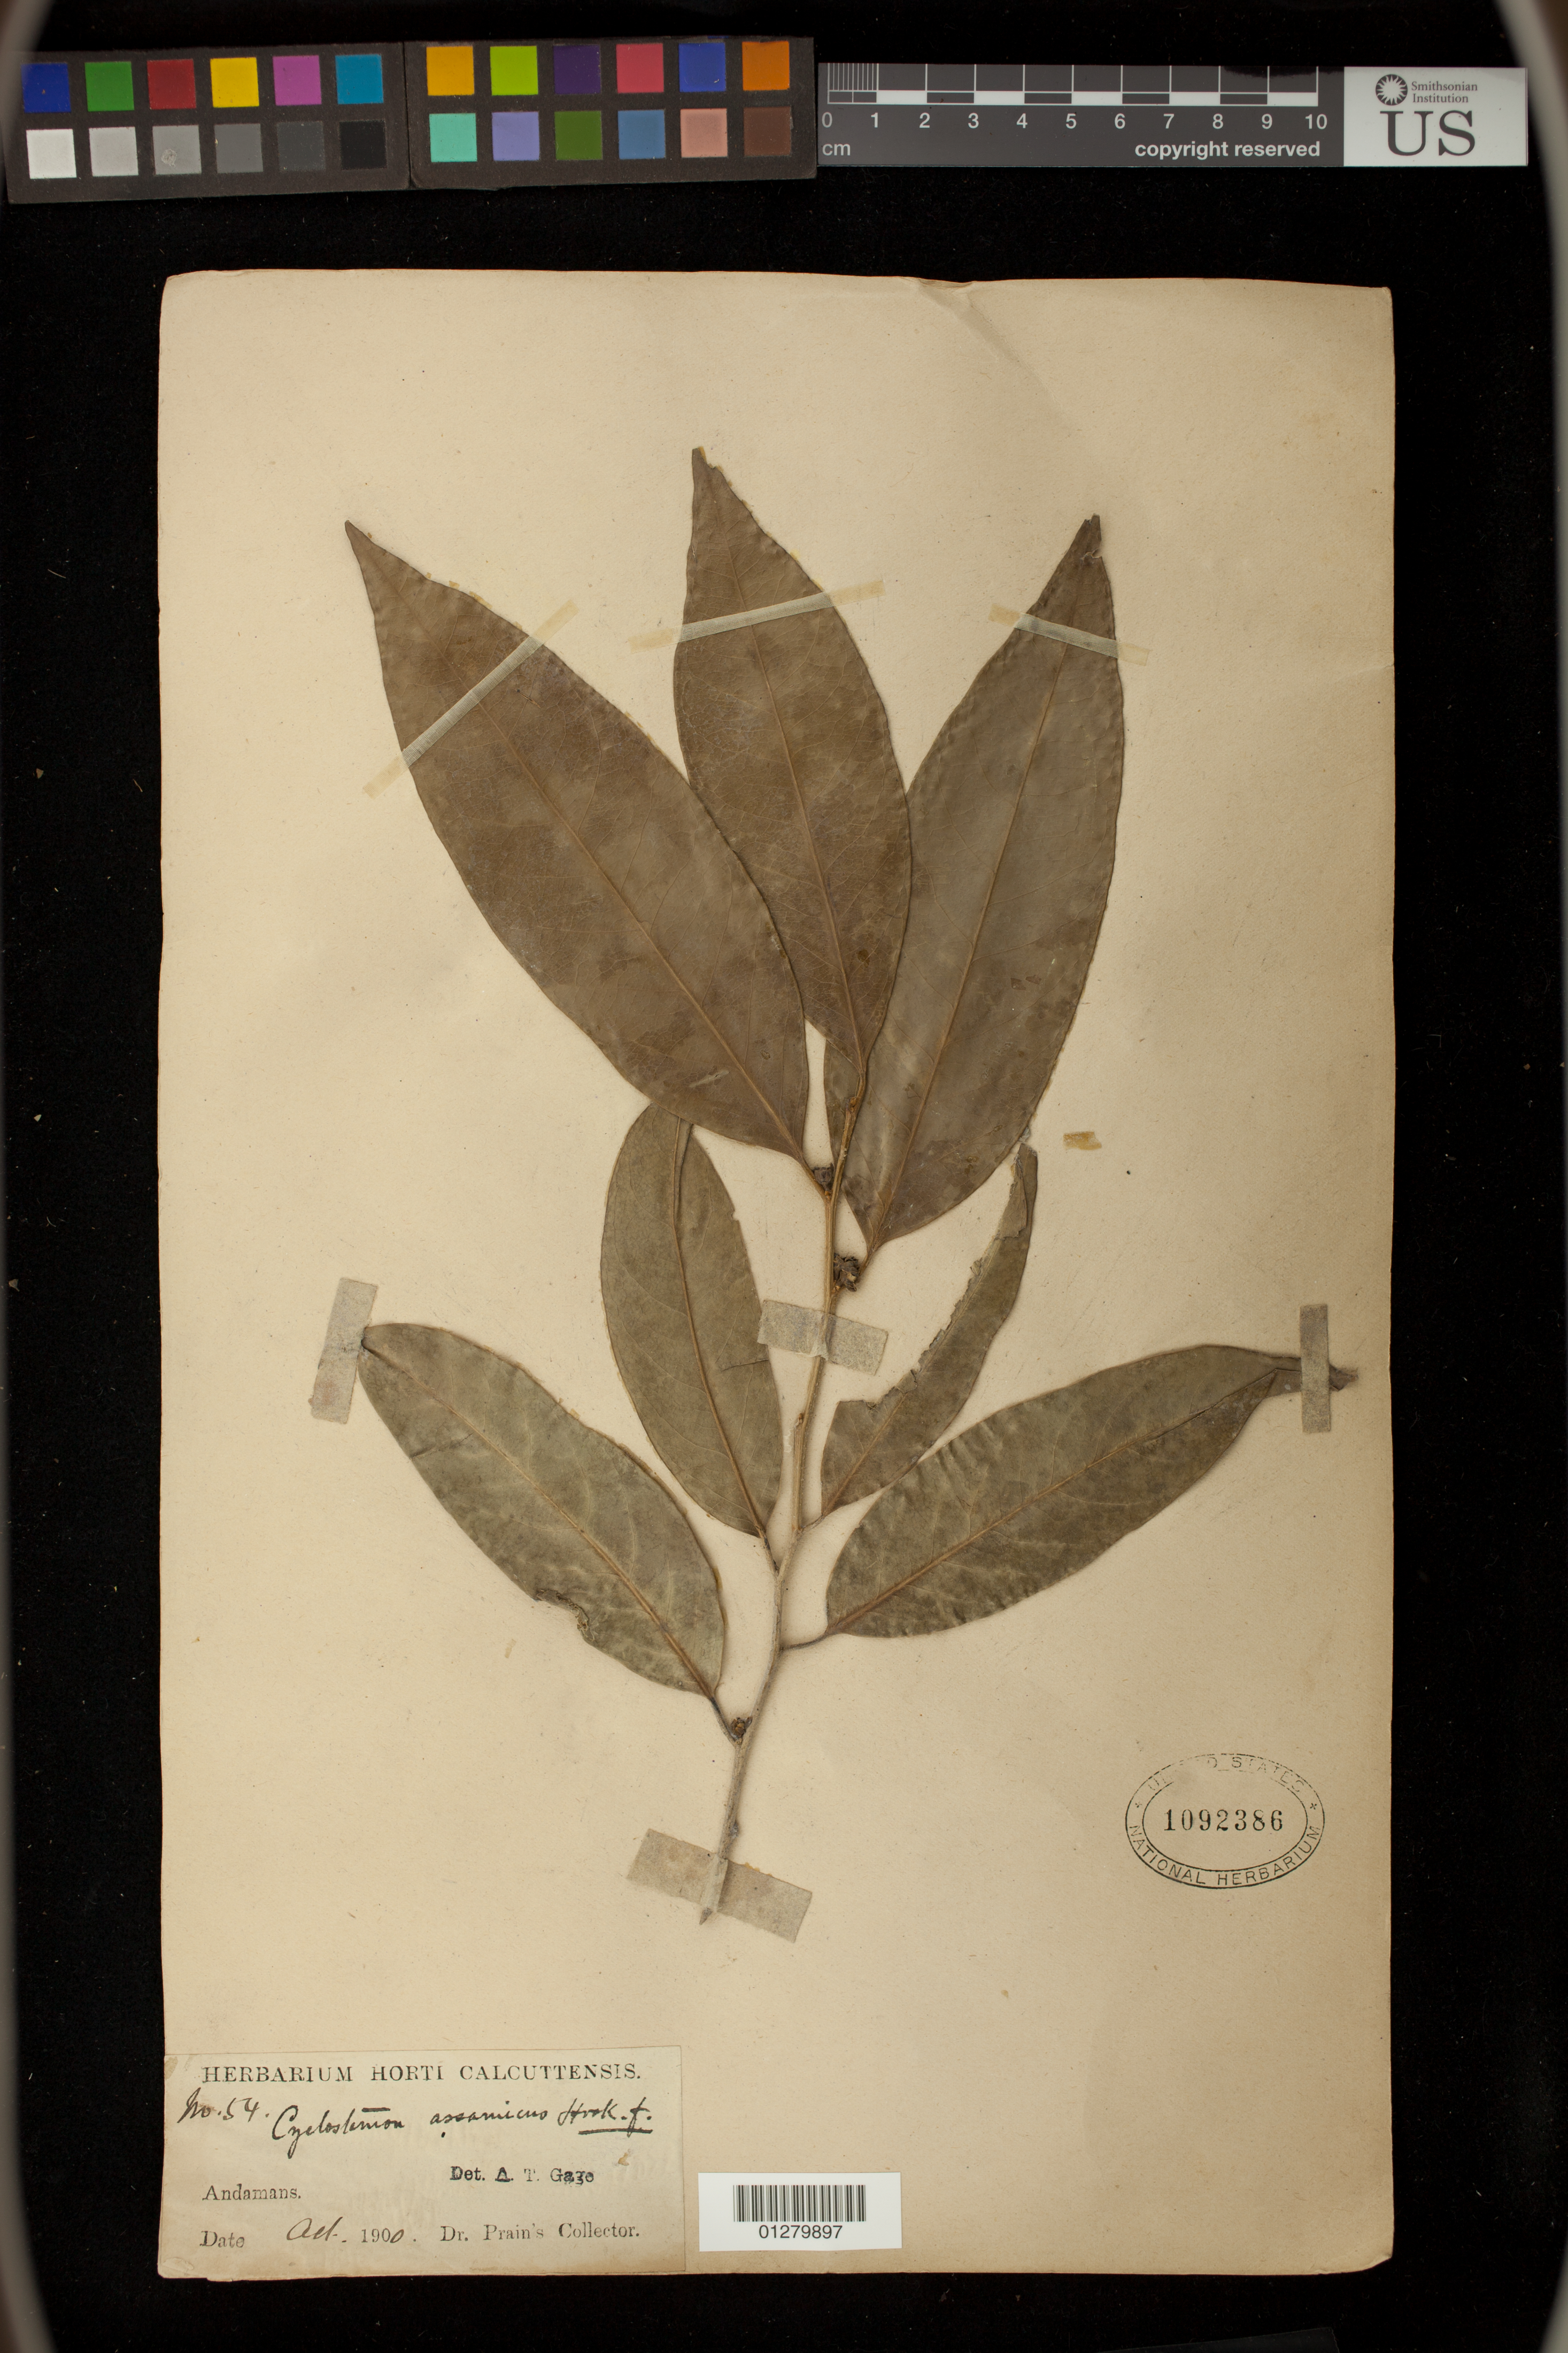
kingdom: Plantae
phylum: Tracheophyta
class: Magnoliopsida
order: Malpighiales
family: Putranjivaceae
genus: Drypetes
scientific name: Drypetes assamica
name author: (Hook. f.) Pax & K. Hoffm.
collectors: Dr. Prain's collector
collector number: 54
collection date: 1900-10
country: India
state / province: Andaman and Nicobar Islands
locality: Andaman Island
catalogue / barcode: US 1092386